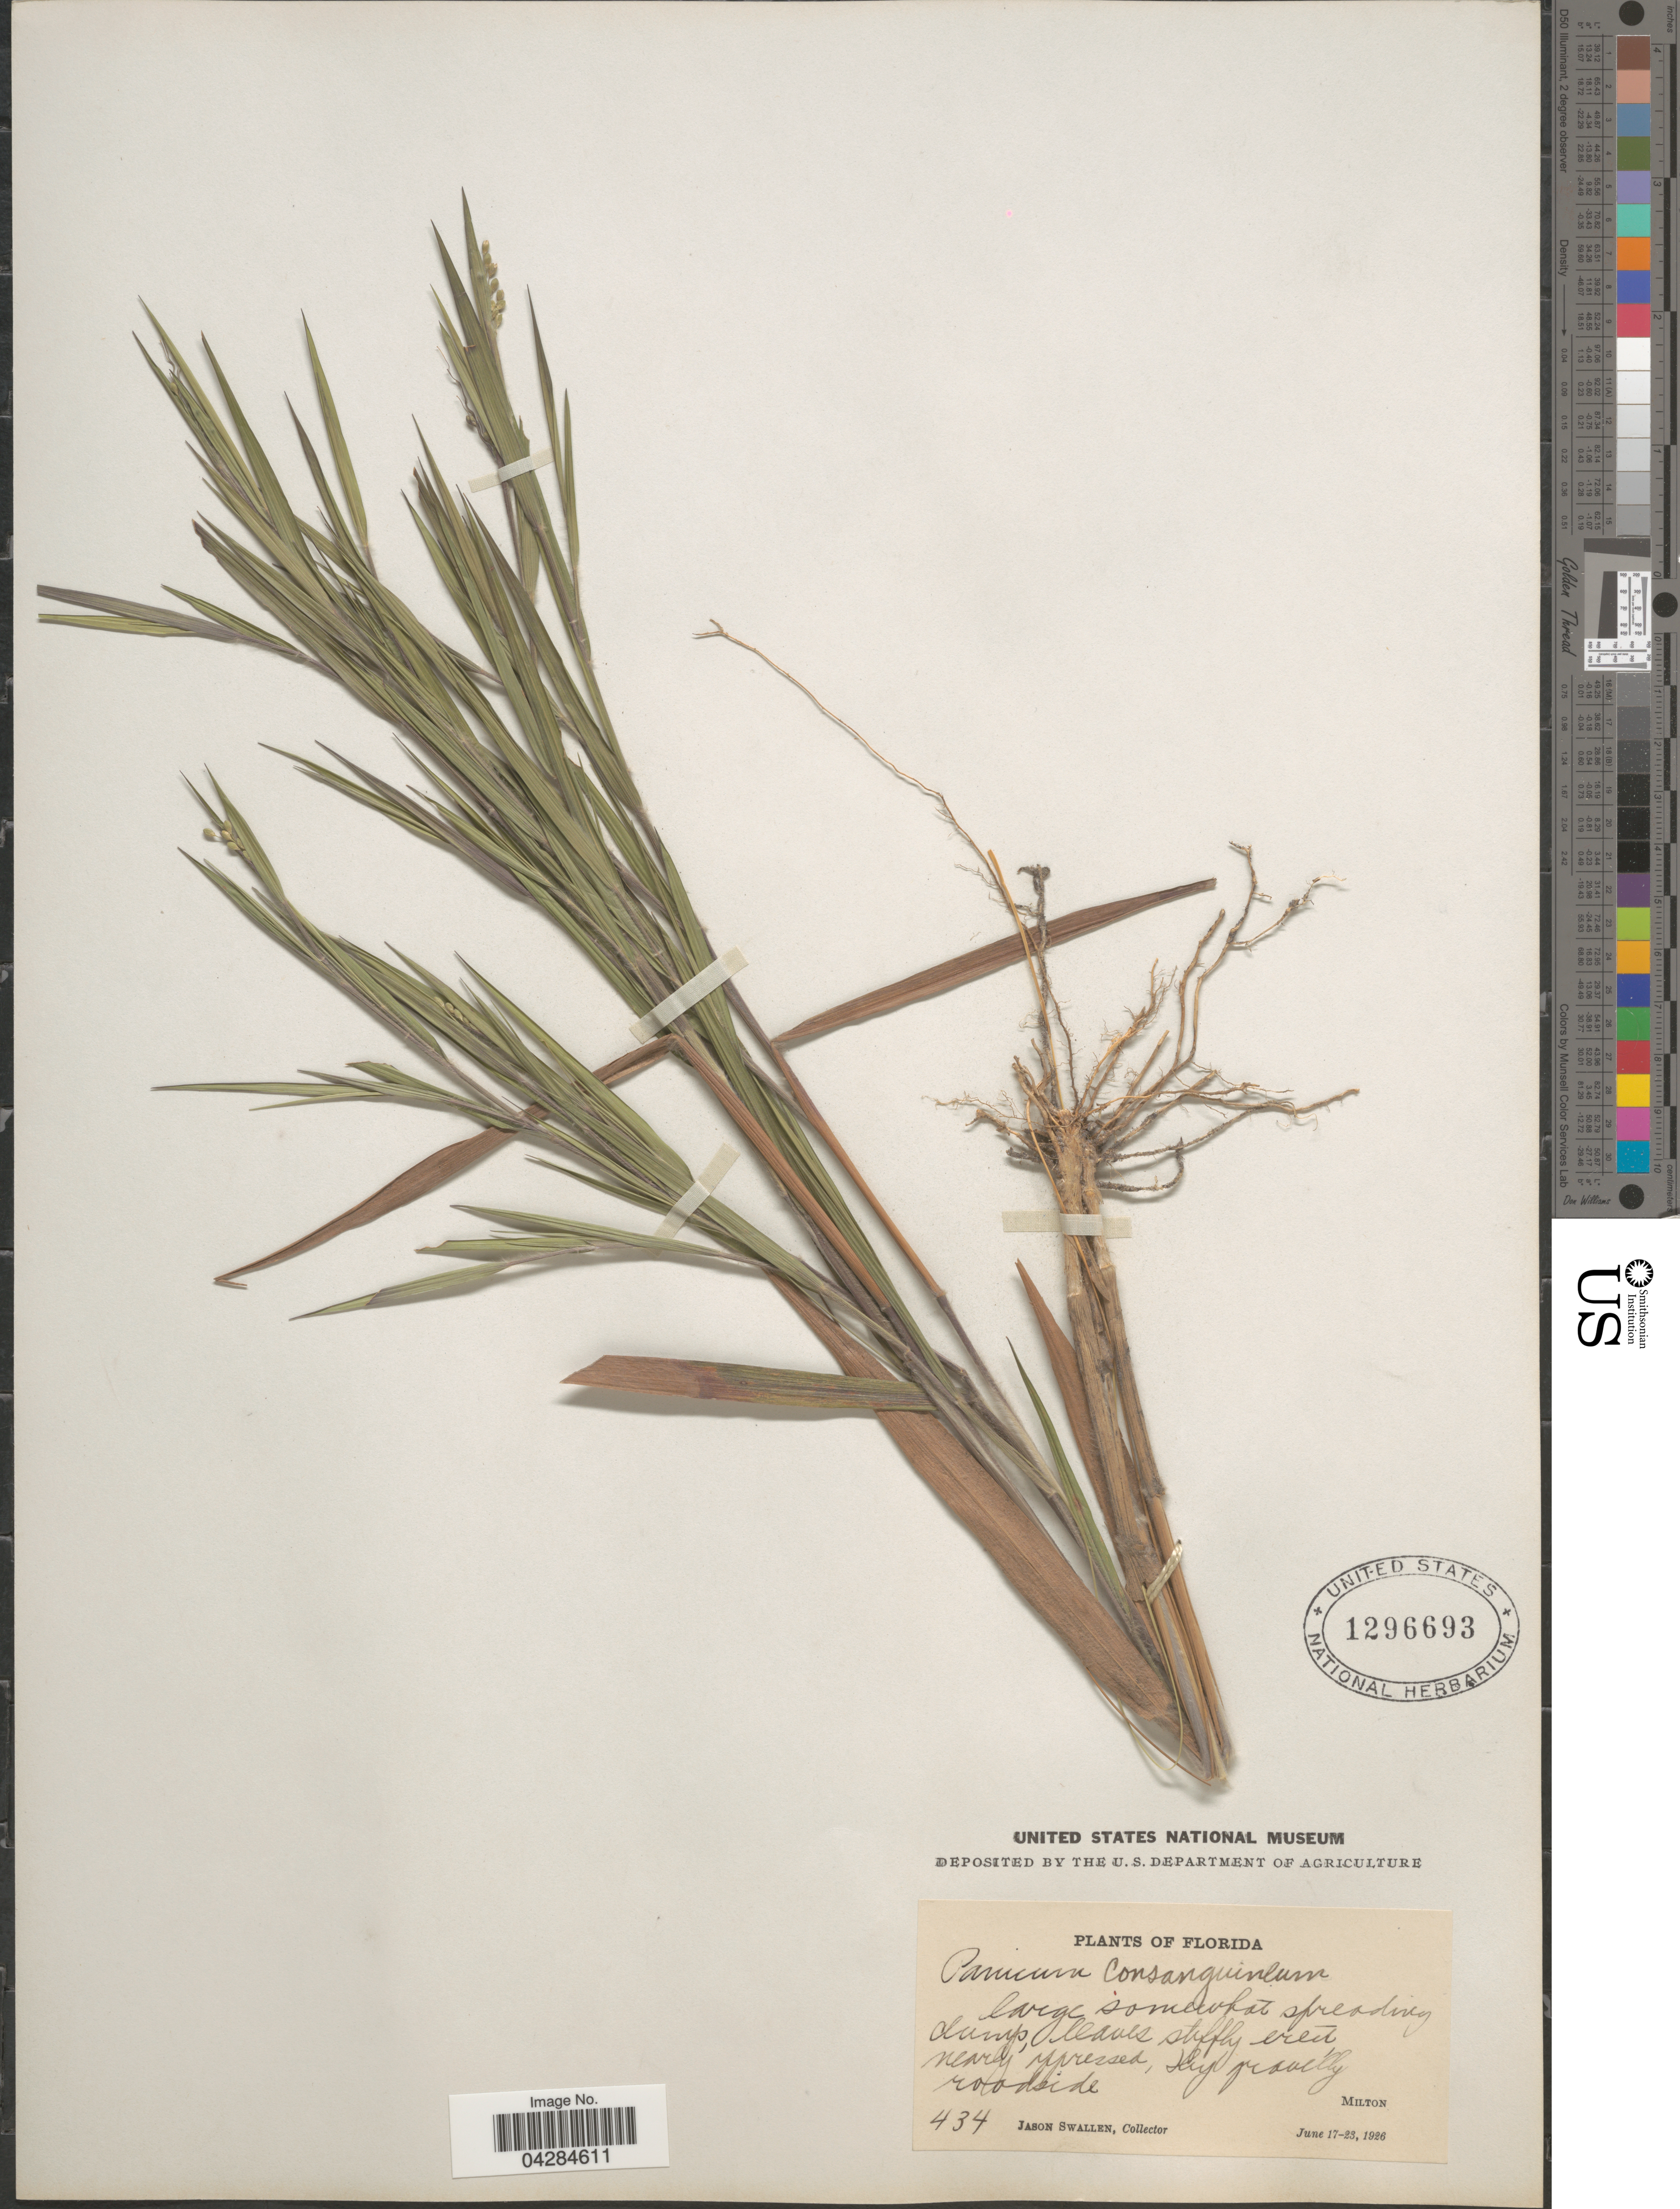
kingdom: Plantae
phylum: Tracheophyta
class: Liliopsida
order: Poales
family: Poaceae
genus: Dichanthelium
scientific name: Dichanthelium ovale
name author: (Elliott) Gould & C.A. Clark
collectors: J. R. Swallen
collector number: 434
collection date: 1926-06-17/1926-06-23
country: United States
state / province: Florida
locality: Milton.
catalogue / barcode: US 1296693